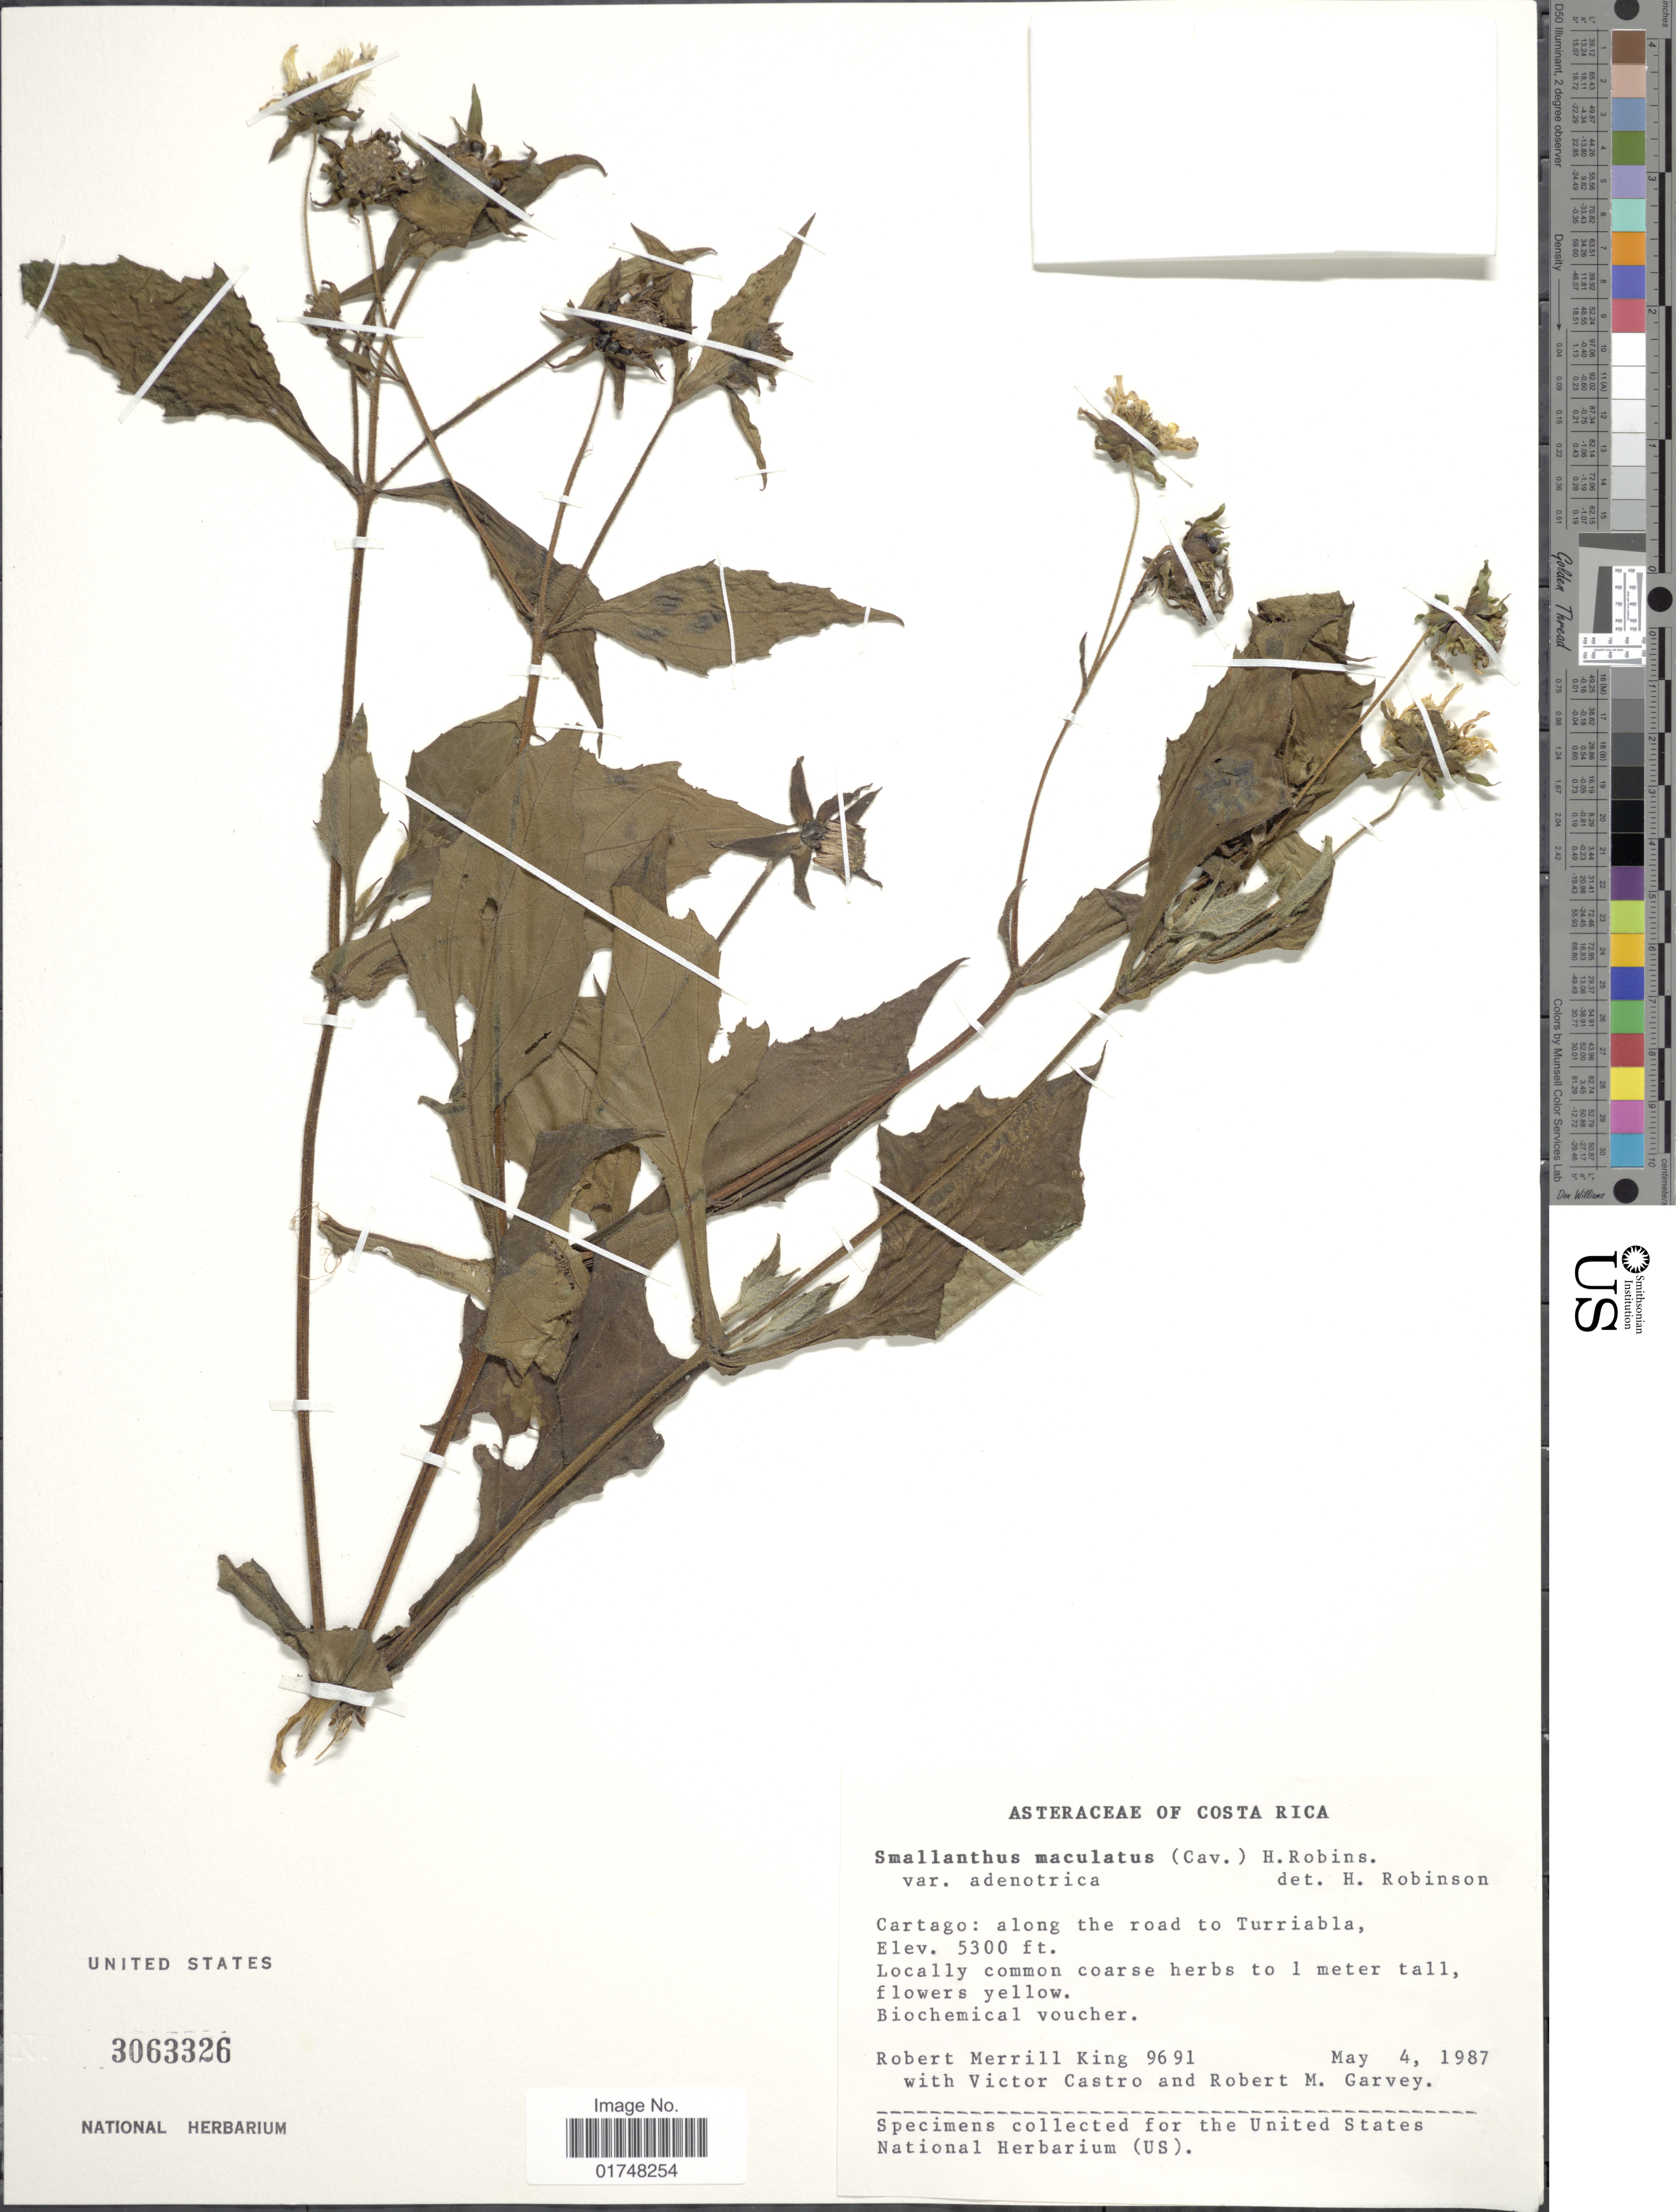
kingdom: Plantae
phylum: Tracheophyta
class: Magnoliopsida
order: Asterales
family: Asteraceae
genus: Smallanthus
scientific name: Smallanthus maculatus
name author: (Cav.) H. Rob.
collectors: R. M. King, V. Castro & R. Garvey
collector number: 9691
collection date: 1987-05-04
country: Costa Rica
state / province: Cartago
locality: Along the road to Turriabla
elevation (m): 1615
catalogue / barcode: US 3063326